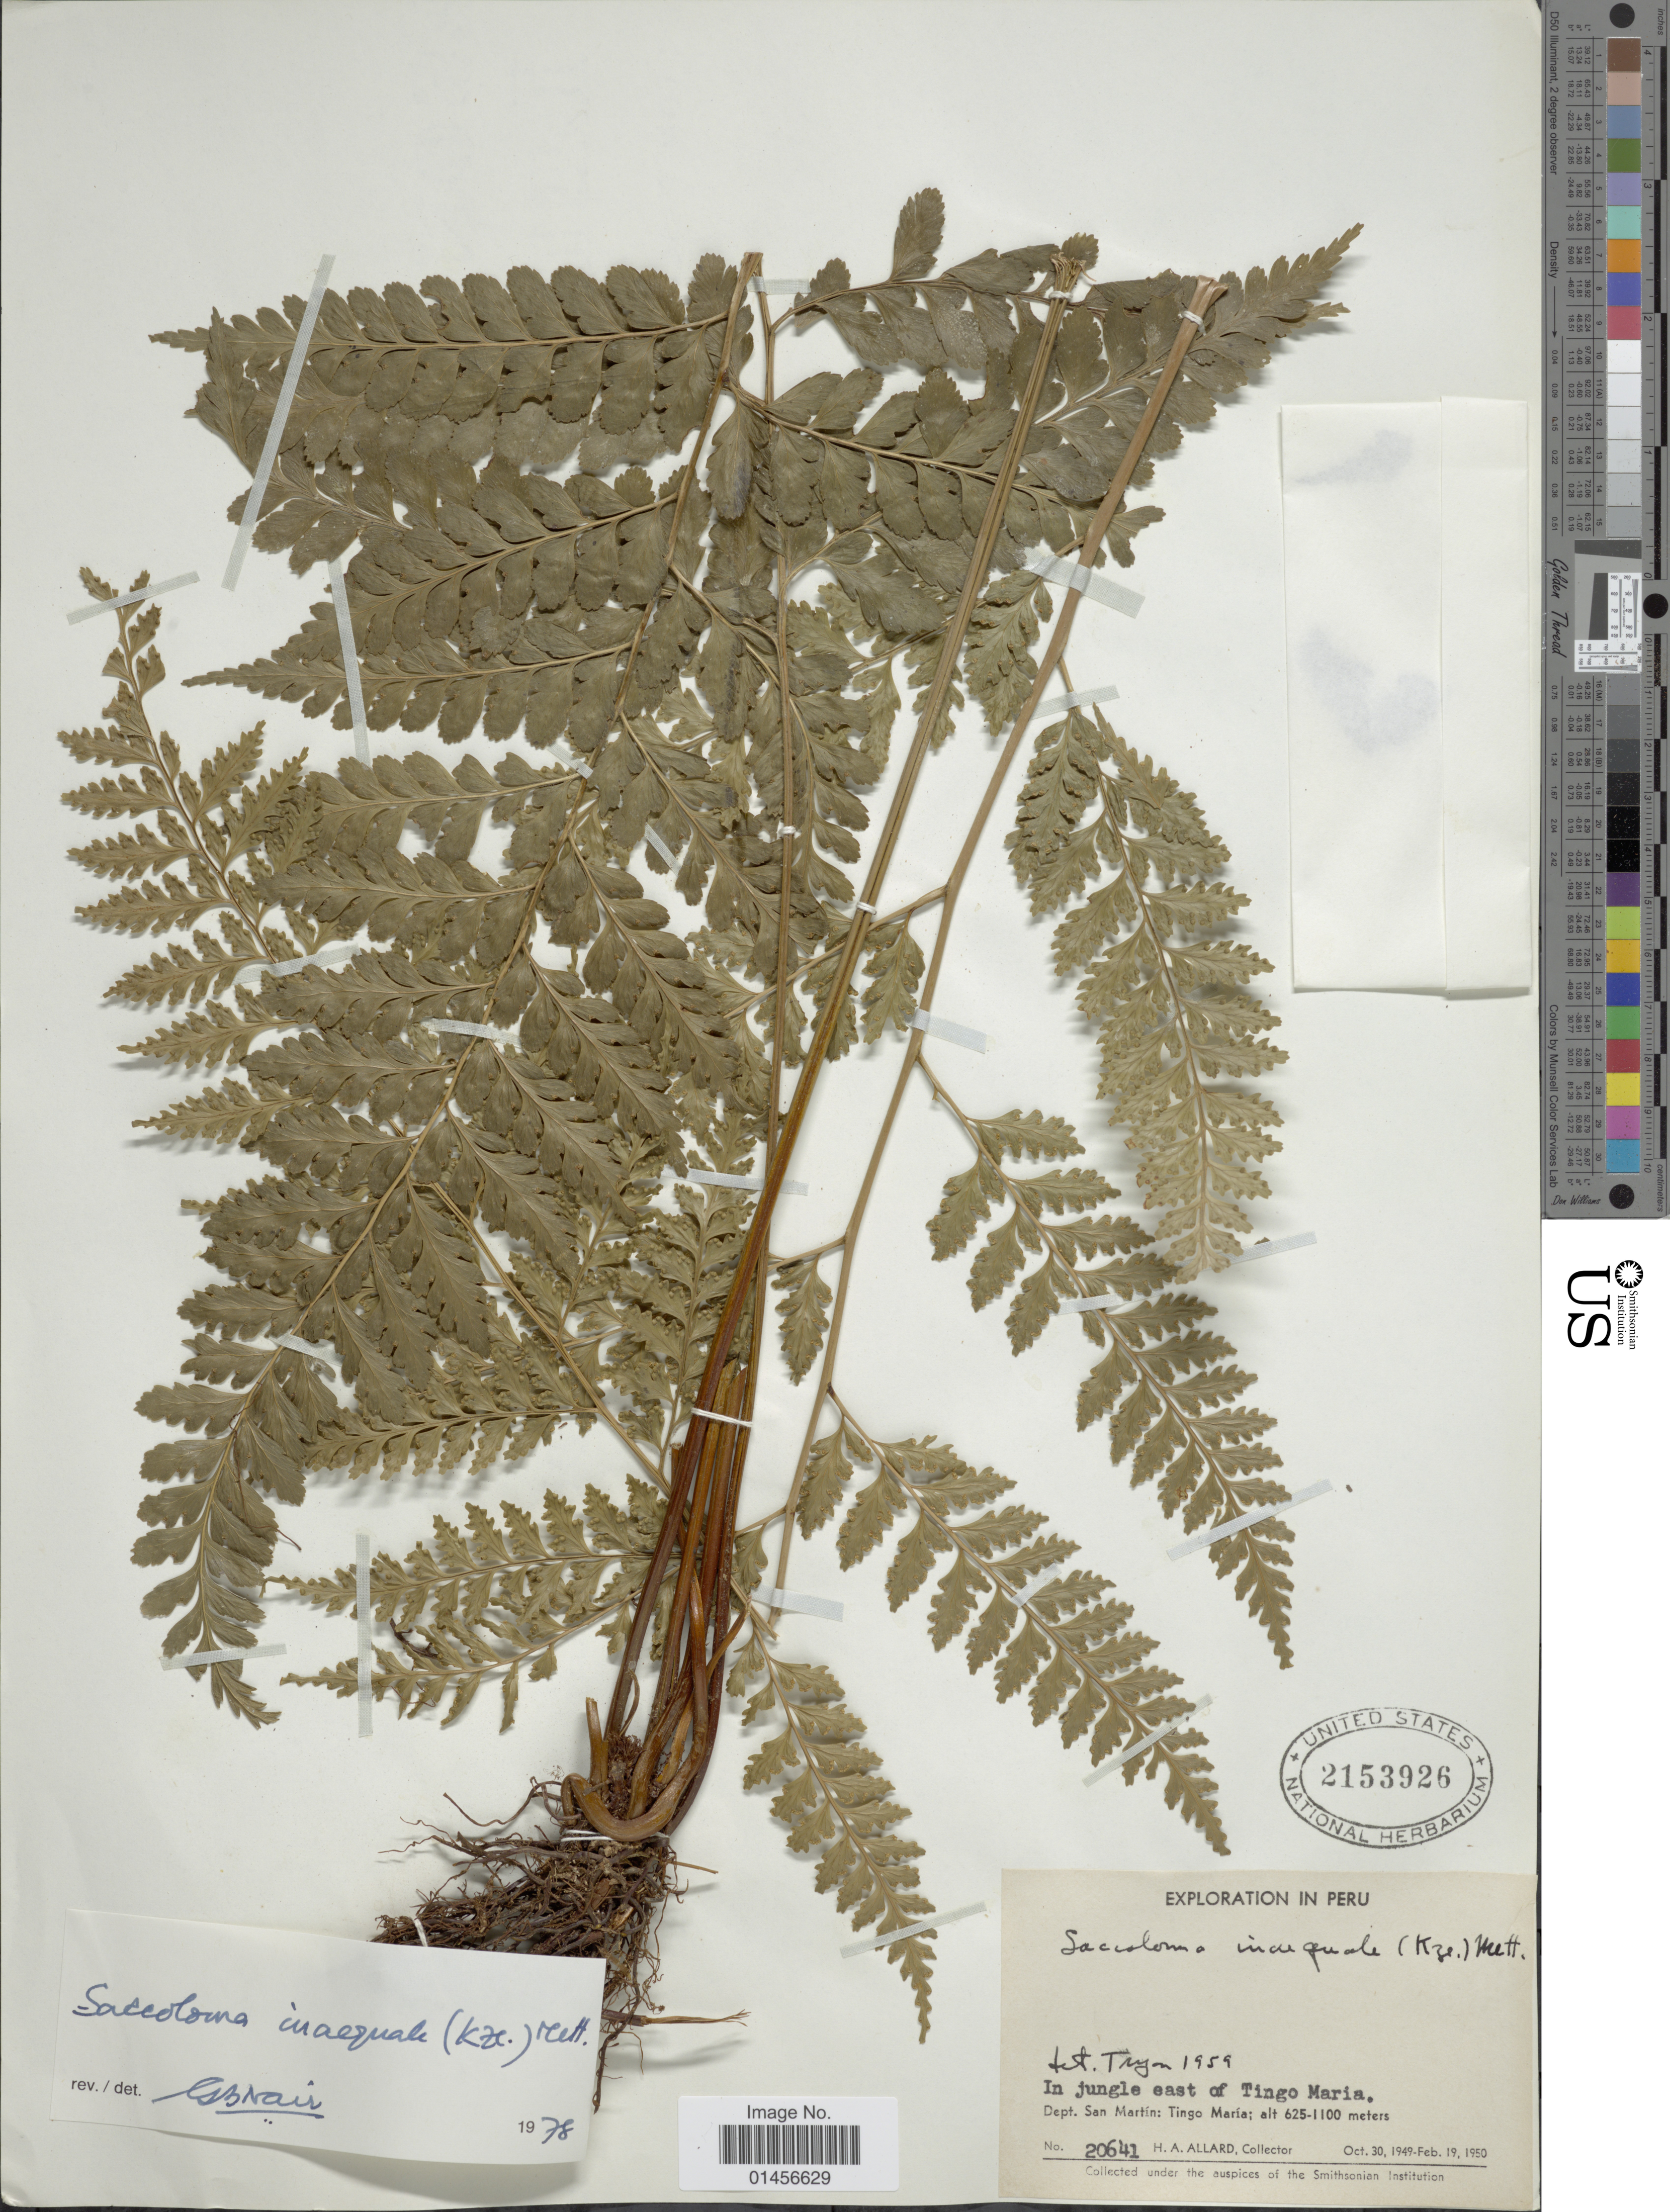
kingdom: Plantae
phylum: Tracheophyta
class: Polypodiopsida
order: Polypodiales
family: Saccolomataceae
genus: Saccoloma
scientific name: Saccoloma inaequale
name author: (Kunze) Mett.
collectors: H. A. Allard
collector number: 20641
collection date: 1949-10-30/1950-02-19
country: Peru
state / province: San Martín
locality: In jungle east of Tingo Mario, Tingo Maria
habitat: in jungle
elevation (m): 625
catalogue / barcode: US 2153926